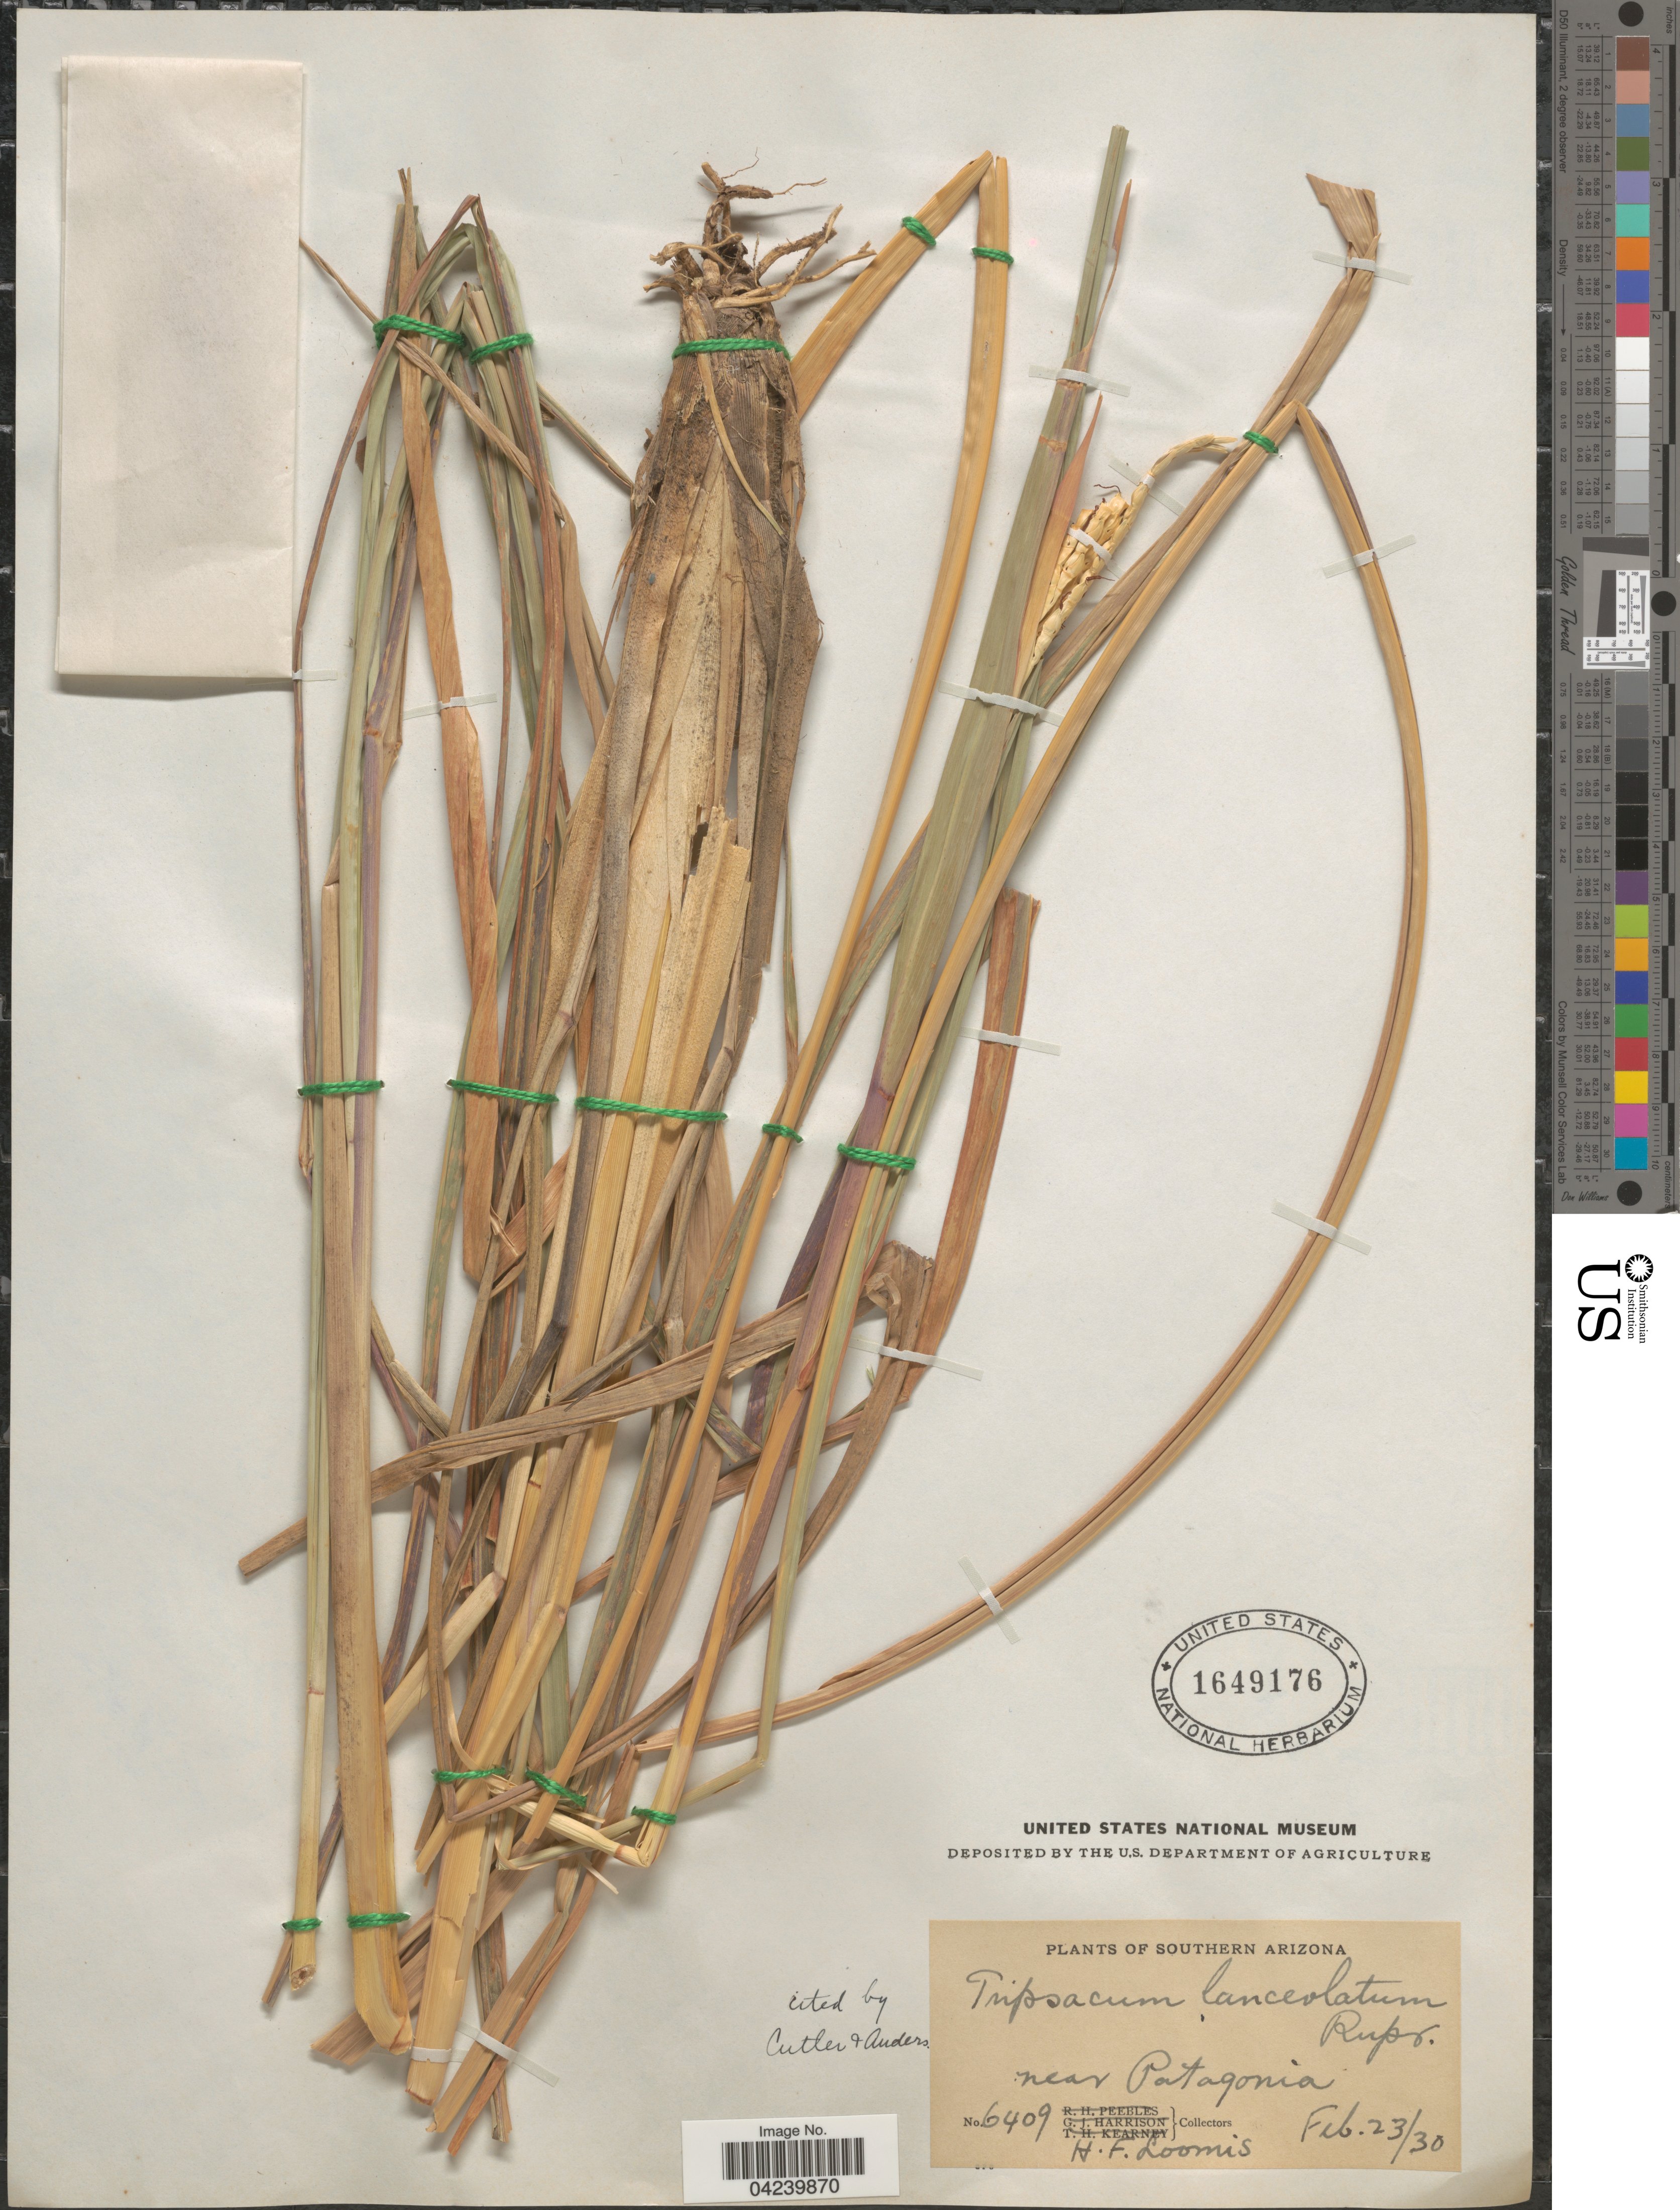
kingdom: Plantae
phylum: Tracheophyta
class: Liliopsida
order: Poales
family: Poaceae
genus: Tripsacum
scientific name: Tripsacum lanceolatum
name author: Rupr. ex E. Fourn.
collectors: H. F. Loomis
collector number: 6409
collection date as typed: Transcribed d/m/y: 23/2/30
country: United States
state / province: Arizona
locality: Southern Arizona. Near Patagonia.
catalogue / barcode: US 1649176